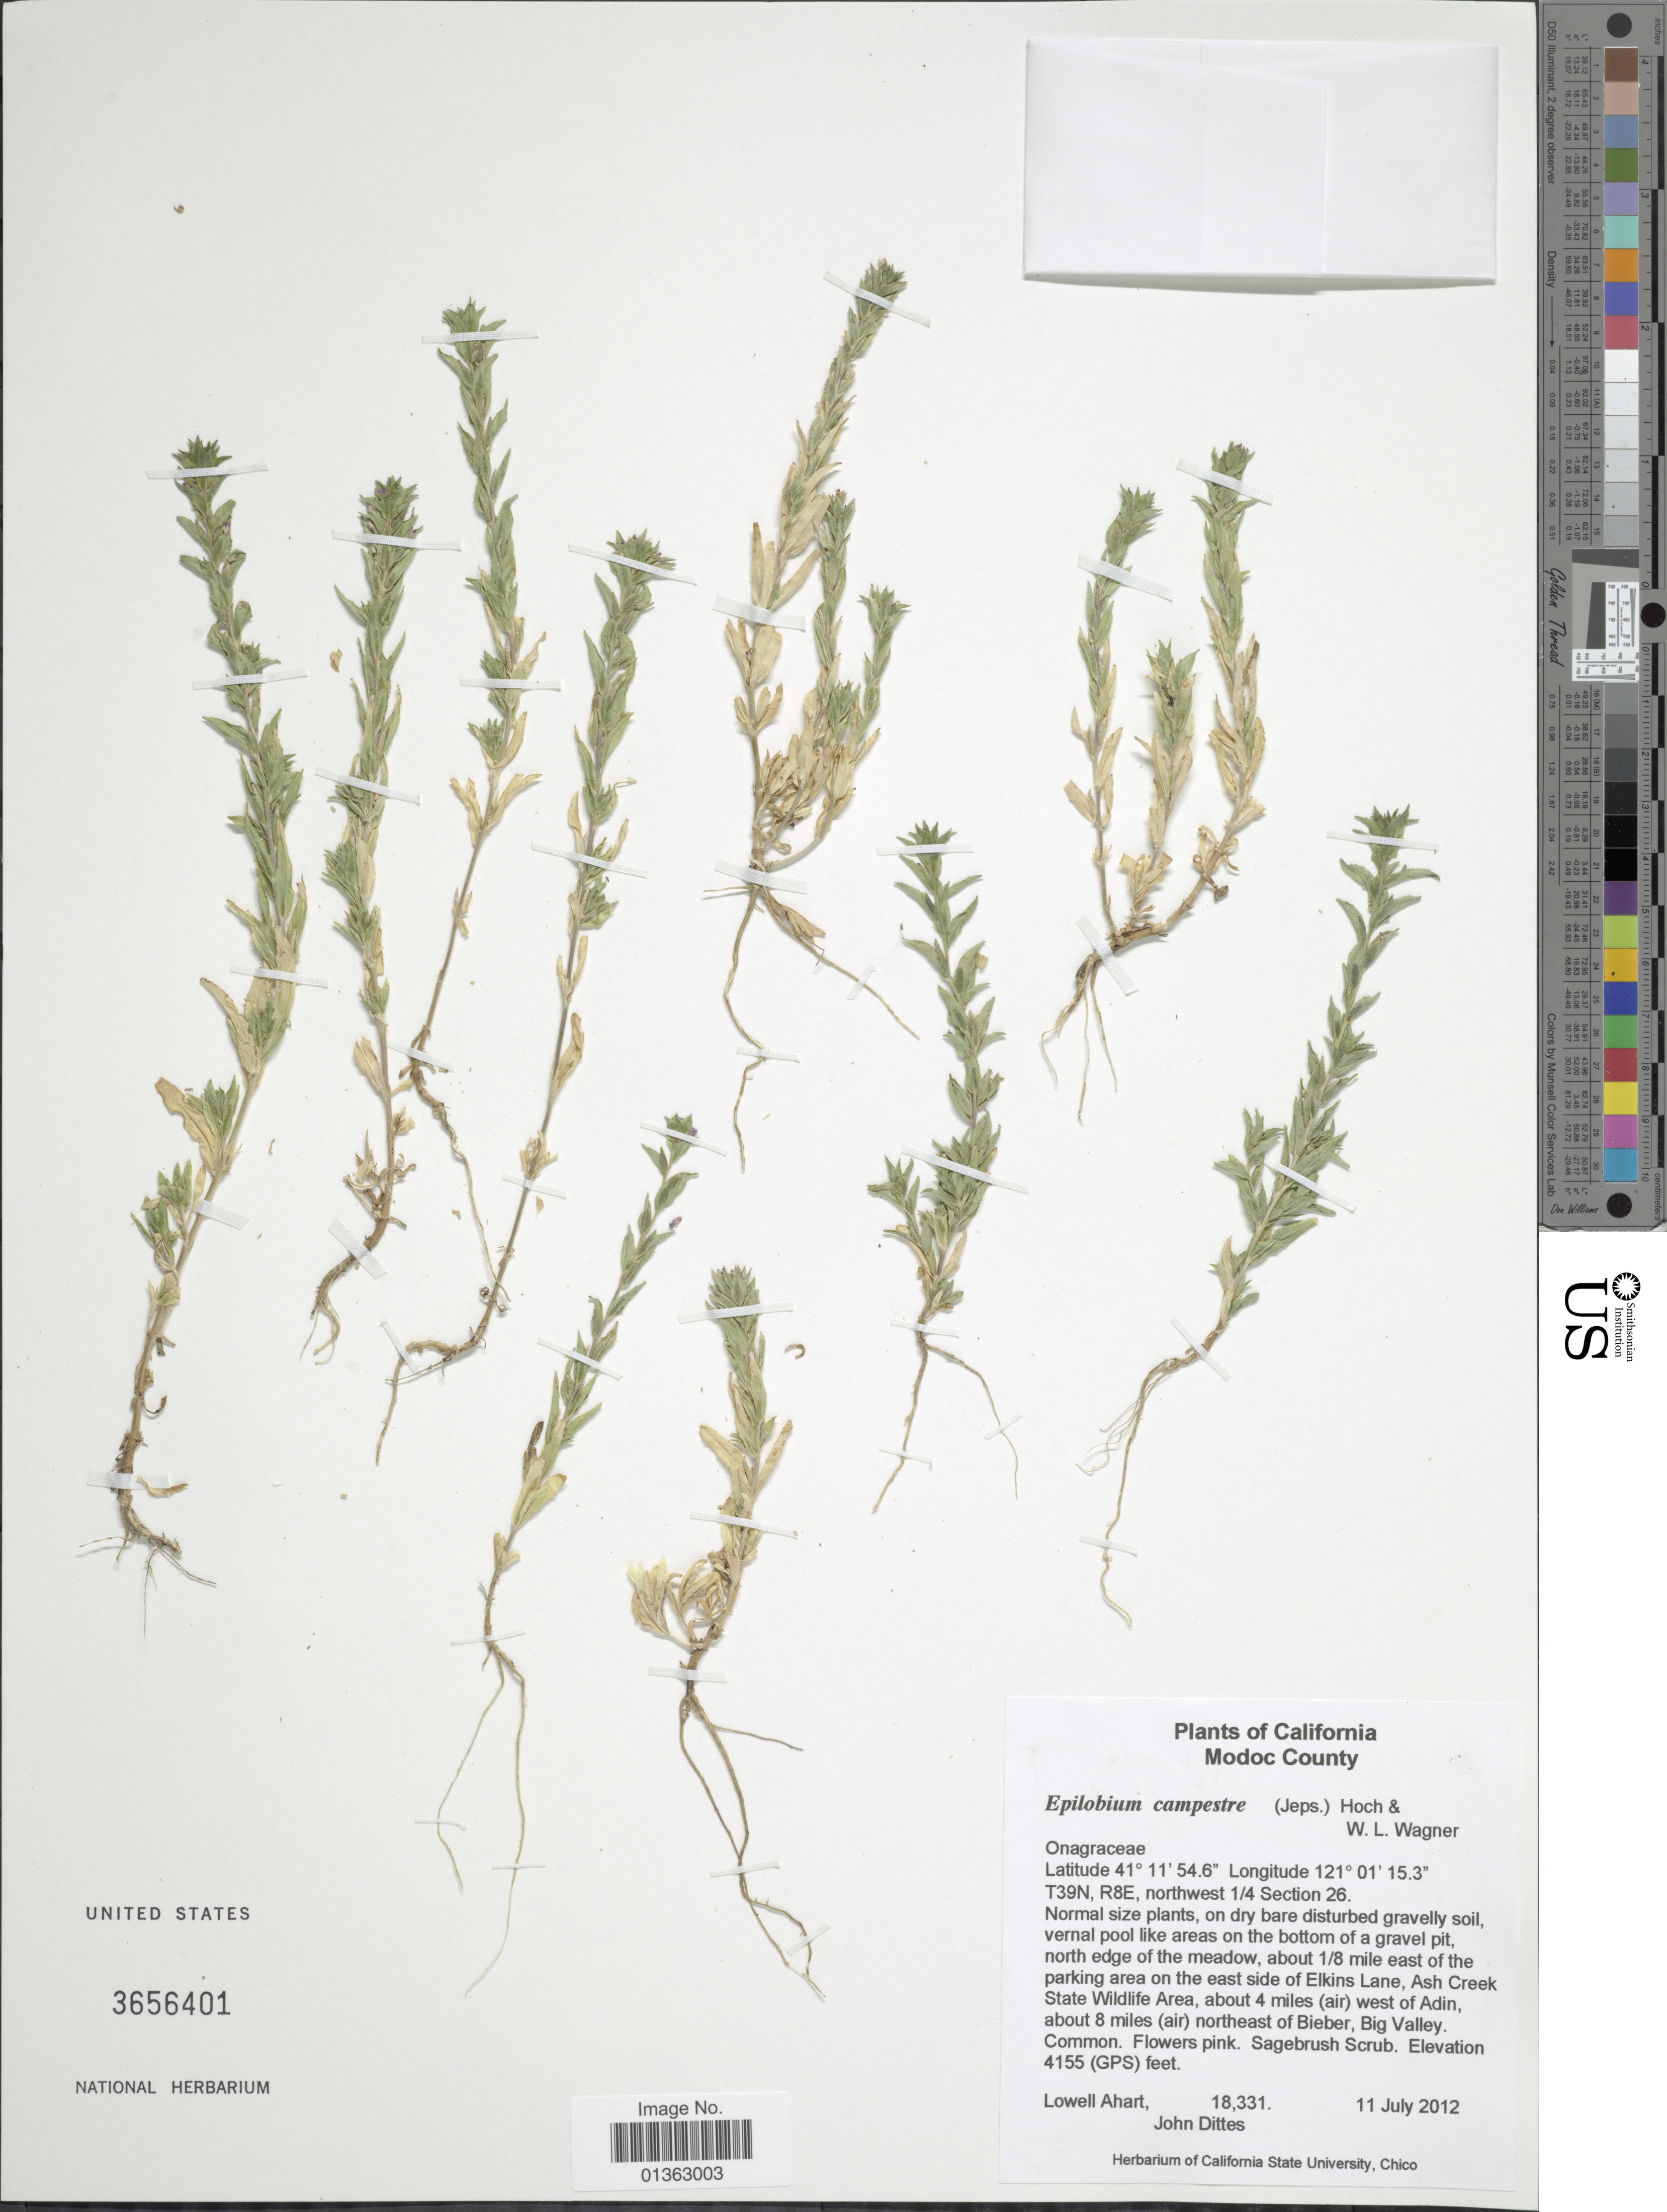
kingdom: Plantae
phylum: Tracheophyta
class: Magnoliopsida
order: Myrtales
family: Onagraceae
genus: Epilobium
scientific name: Epilobium campestre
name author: (Jeps.) Hoch & W.L. Wagner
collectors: L. Ahart & J. Dittes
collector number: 18331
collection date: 2012-07-11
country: United States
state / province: California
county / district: Modoc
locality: Modoc County. About 1/8 mile east of the parking area on the east side of Elkins Lane, Ash Creek State Wildlife Area, about 4 miles (air) west of Adin, about 8 miles (air) northeast of Bieber, Big Valley.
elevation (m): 1266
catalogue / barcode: US 3656401